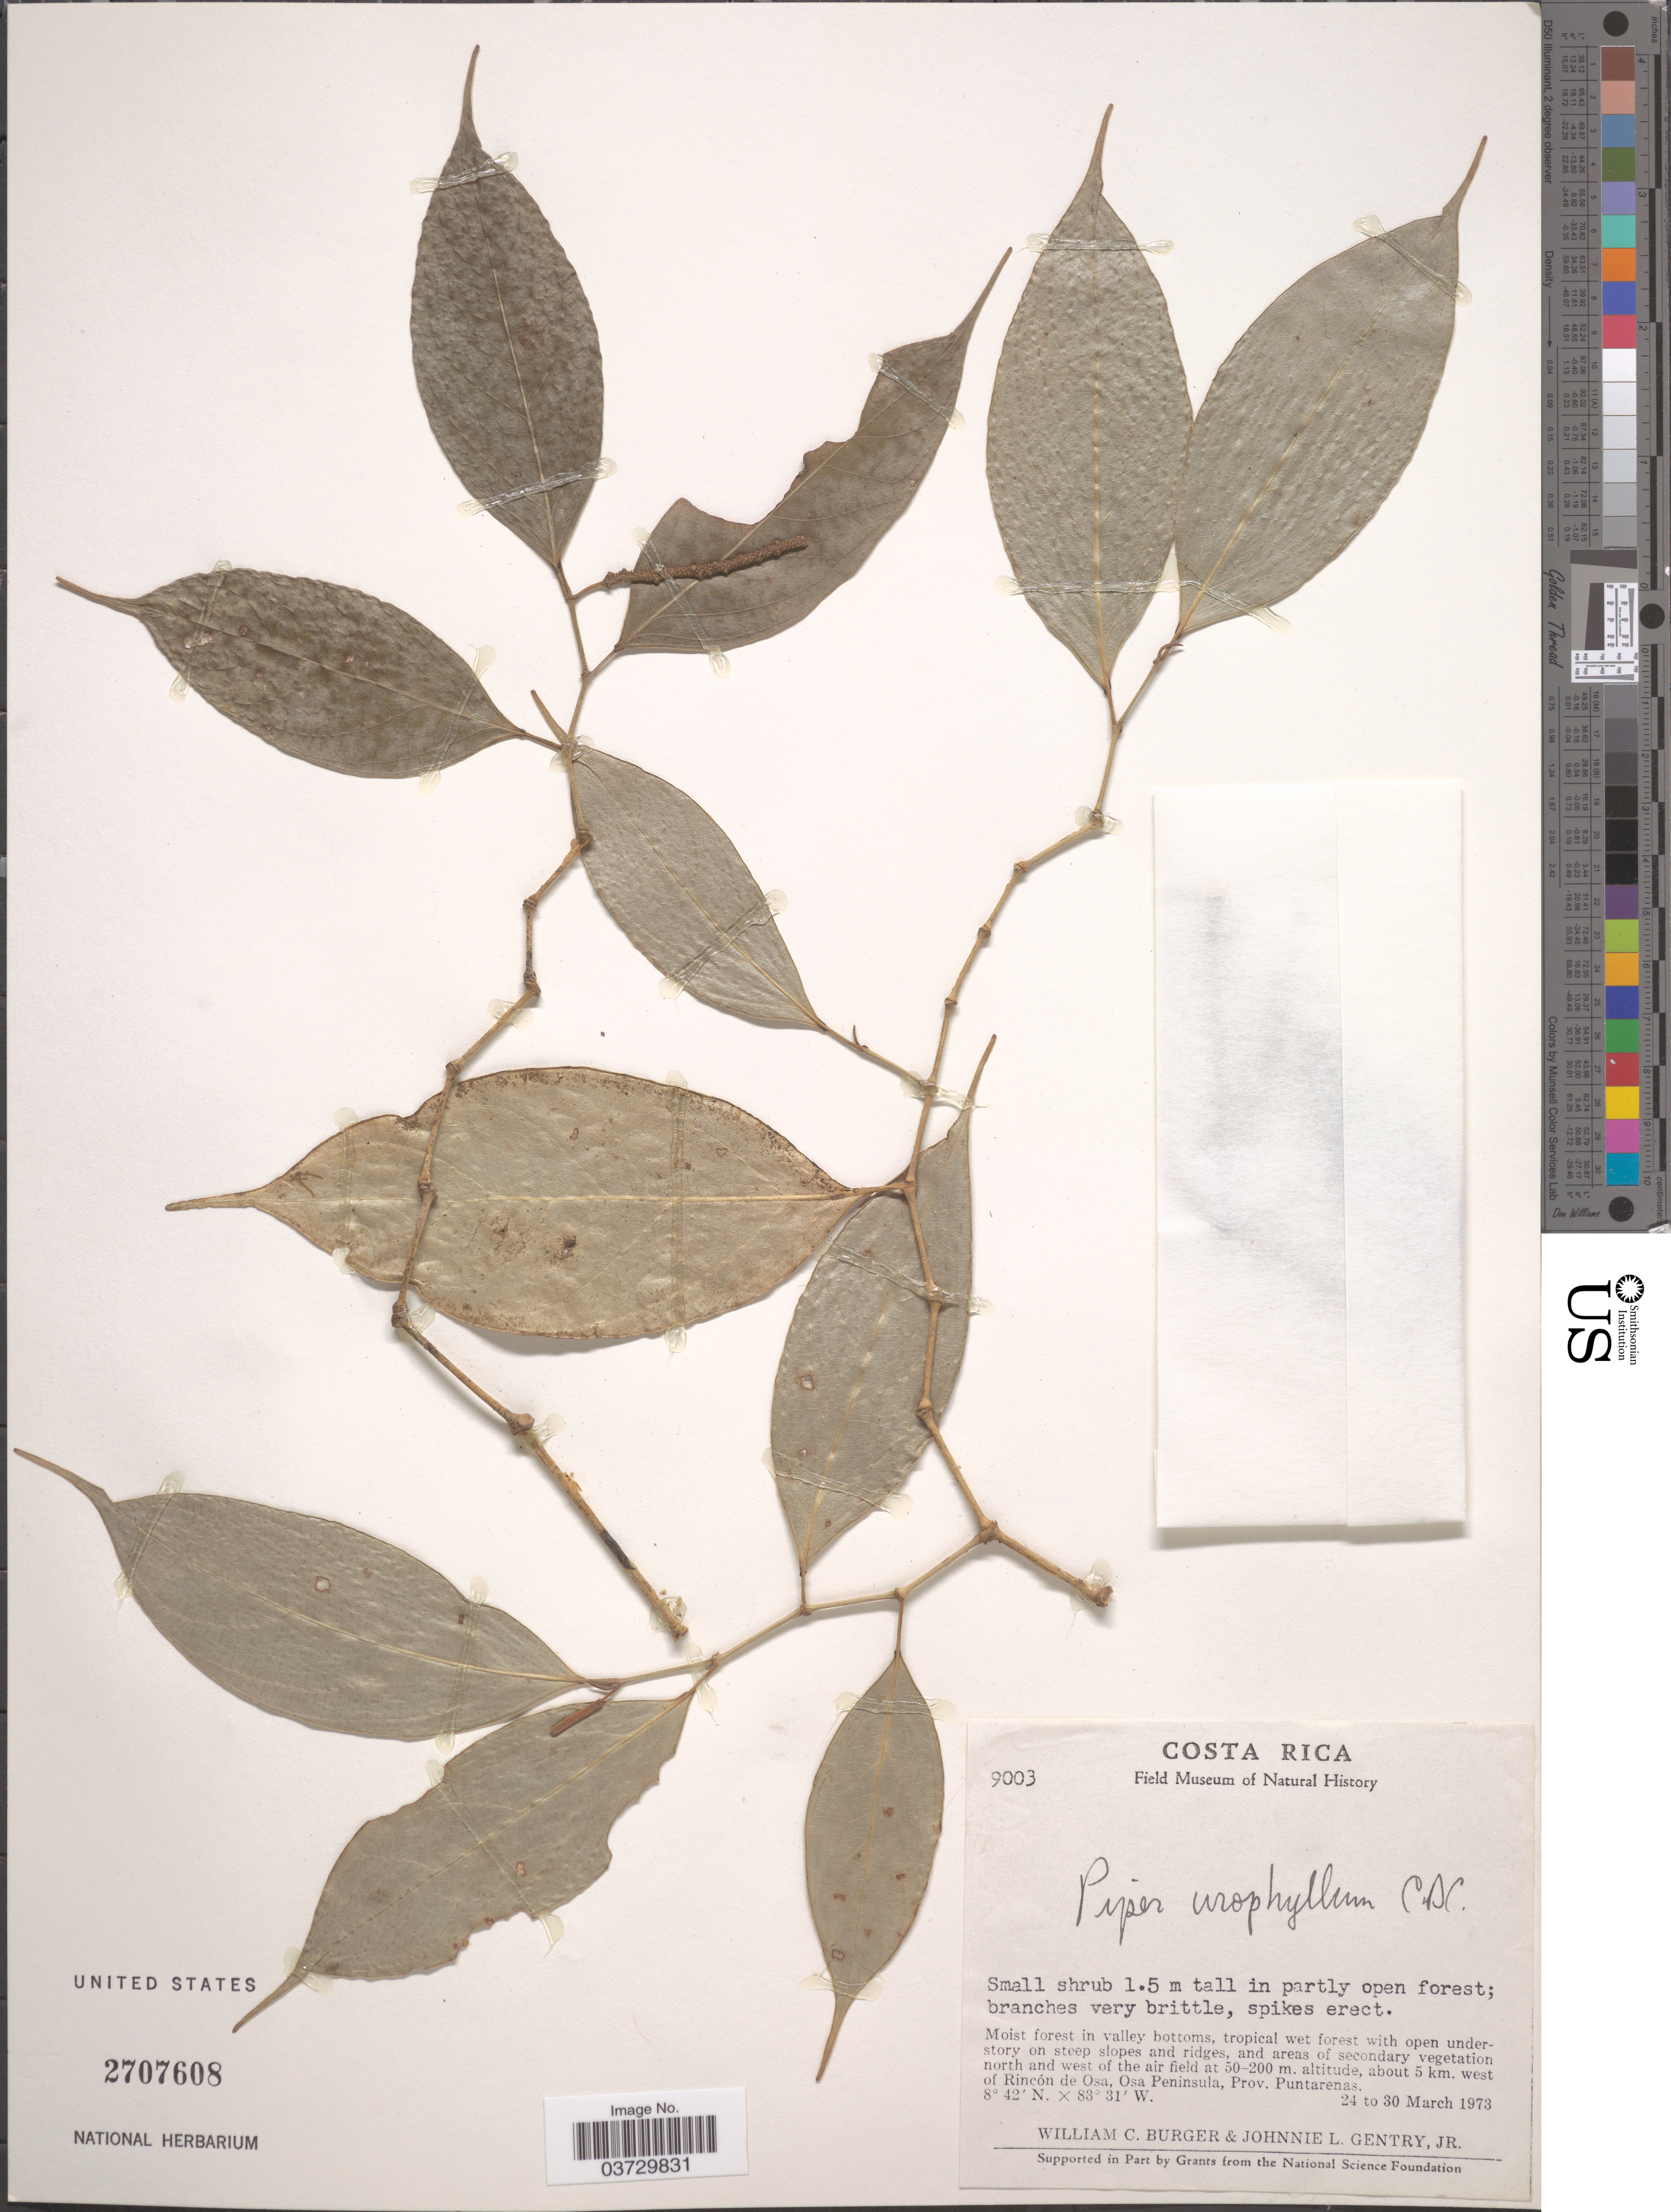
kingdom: Plantae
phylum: Tracheophyta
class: Magnoliopsida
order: Piperales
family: Piperaceae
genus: Piper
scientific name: Piper urophyllum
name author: DC.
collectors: W. Burger & J. L. Gentry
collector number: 9003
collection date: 1973-03-24/1973-03-30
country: Costa Rica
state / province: Puntarenas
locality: On steep slopes and ridges, and areas of secondary vegetation north and west of the air field, about 5 km. west of Rincón de Osa, Osa Peninsula.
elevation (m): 50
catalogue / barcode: US 2707608